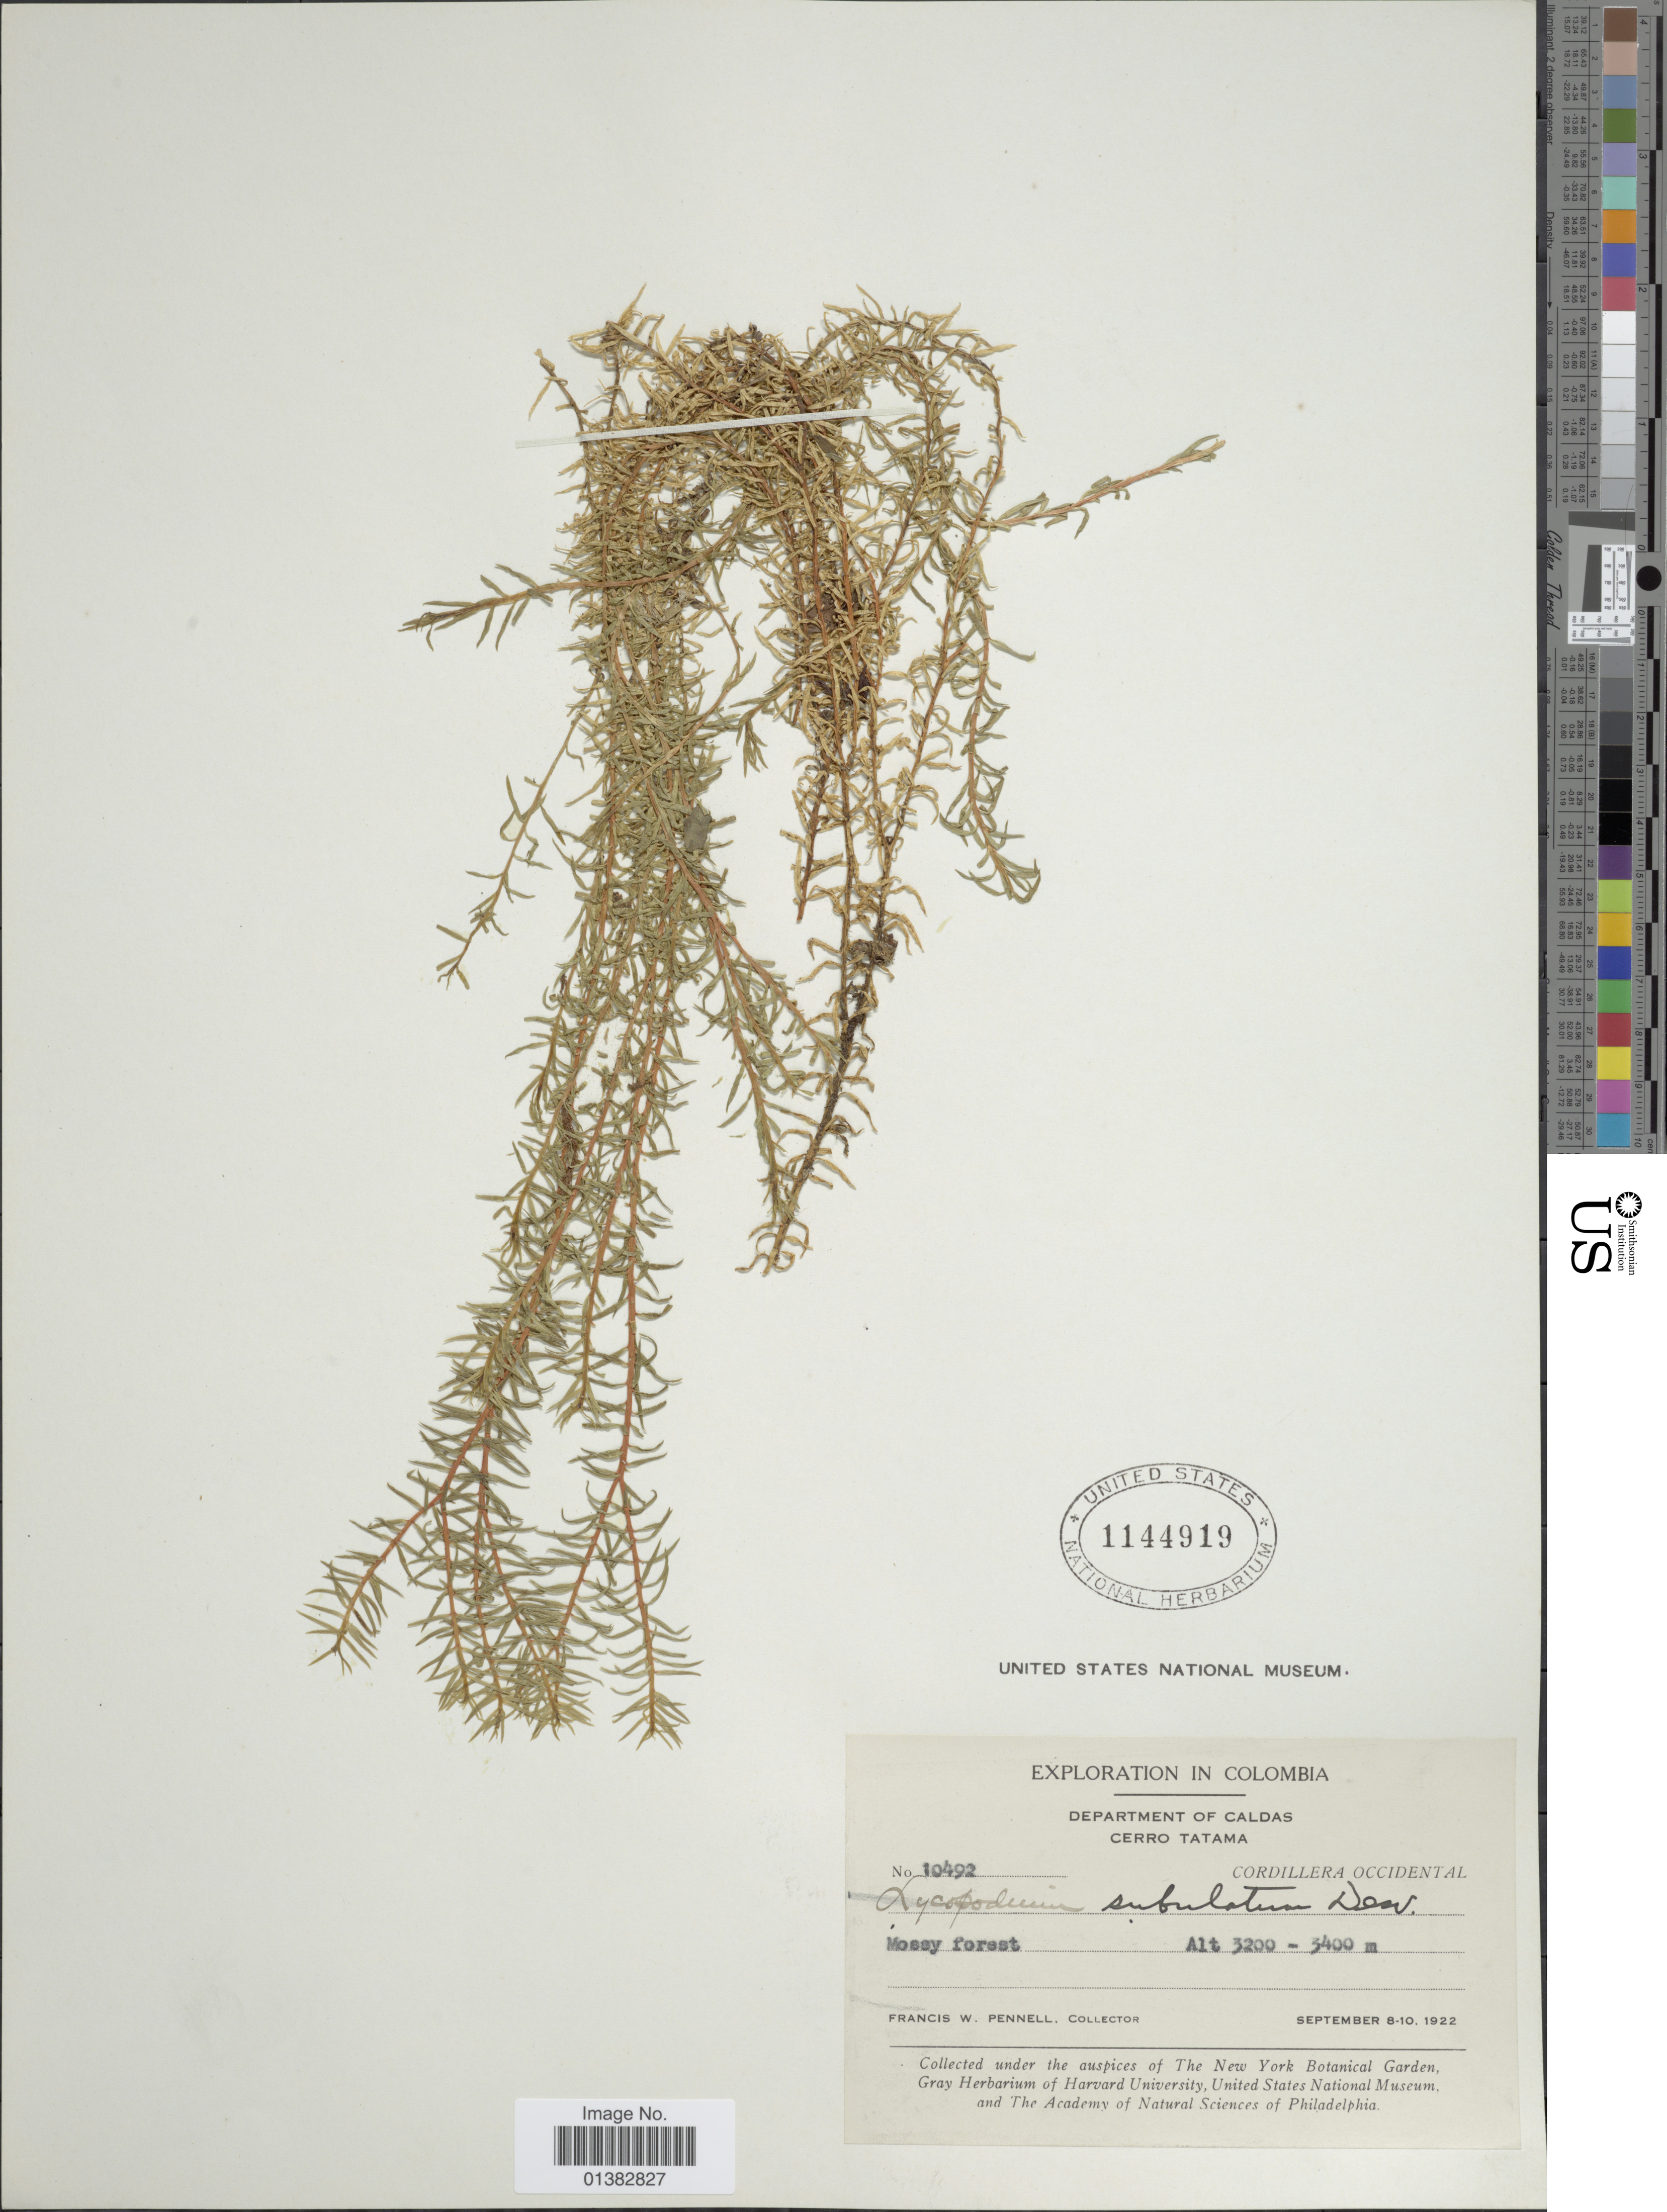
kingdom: Plantae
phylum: Tracheophyta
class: Lycopodiopsida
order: Lycopodiales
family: Lycopodiaceae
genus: Phlegmariurus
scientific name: Phlegmariurus subulatus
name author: (Desv. ex Poir.) B. Øllg.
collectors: F. W. Pennell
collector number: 10492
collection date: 1922-09-08/1922-09-10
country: Colombia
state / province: Caldas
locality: Cerro Tatama. Cordillera Occidental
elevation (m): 3200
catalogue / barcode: US 1144919